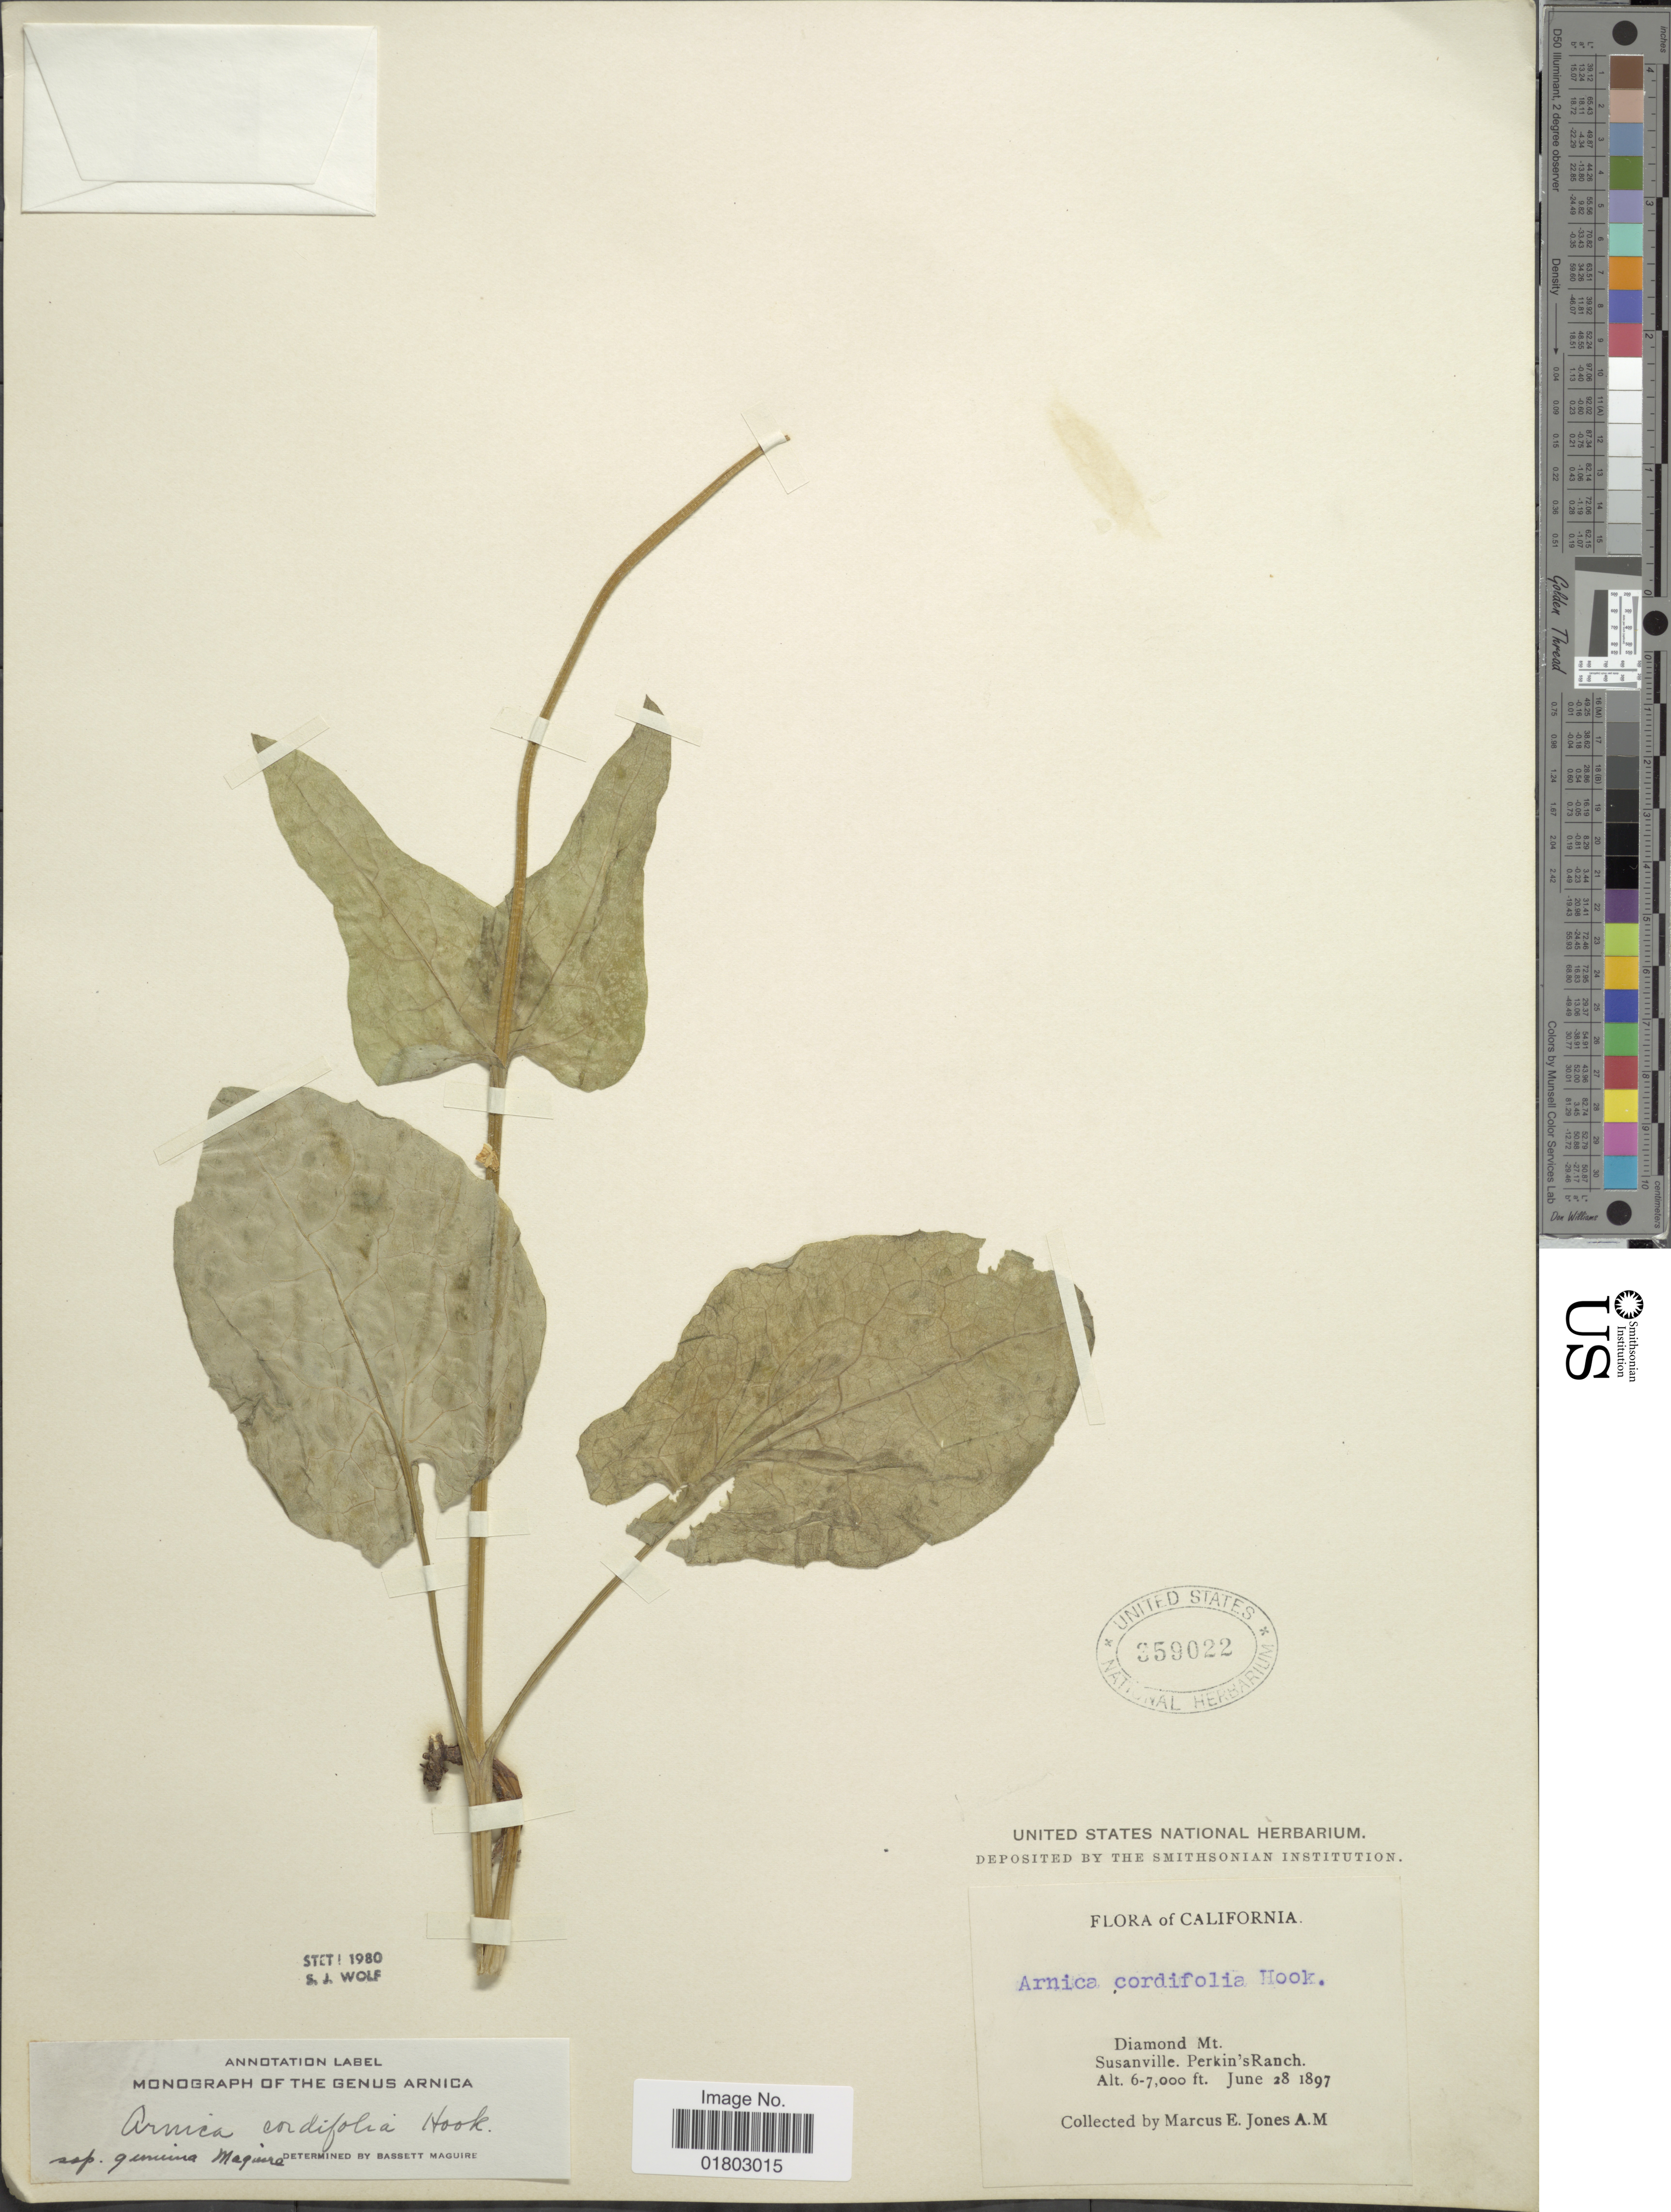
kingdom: Plantae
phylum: Tracheophyta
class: Magnoliopsida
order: Asterales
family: Asteraceae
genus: Arnica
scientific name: Arnica cordifolia subsp. genuina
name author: Maguire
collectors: M. E. Jones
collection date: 1897-06-28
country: United States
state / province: California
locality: Diamond Mt. Susanville, perkin's Ranch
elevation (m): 1829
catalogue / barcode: US 359022